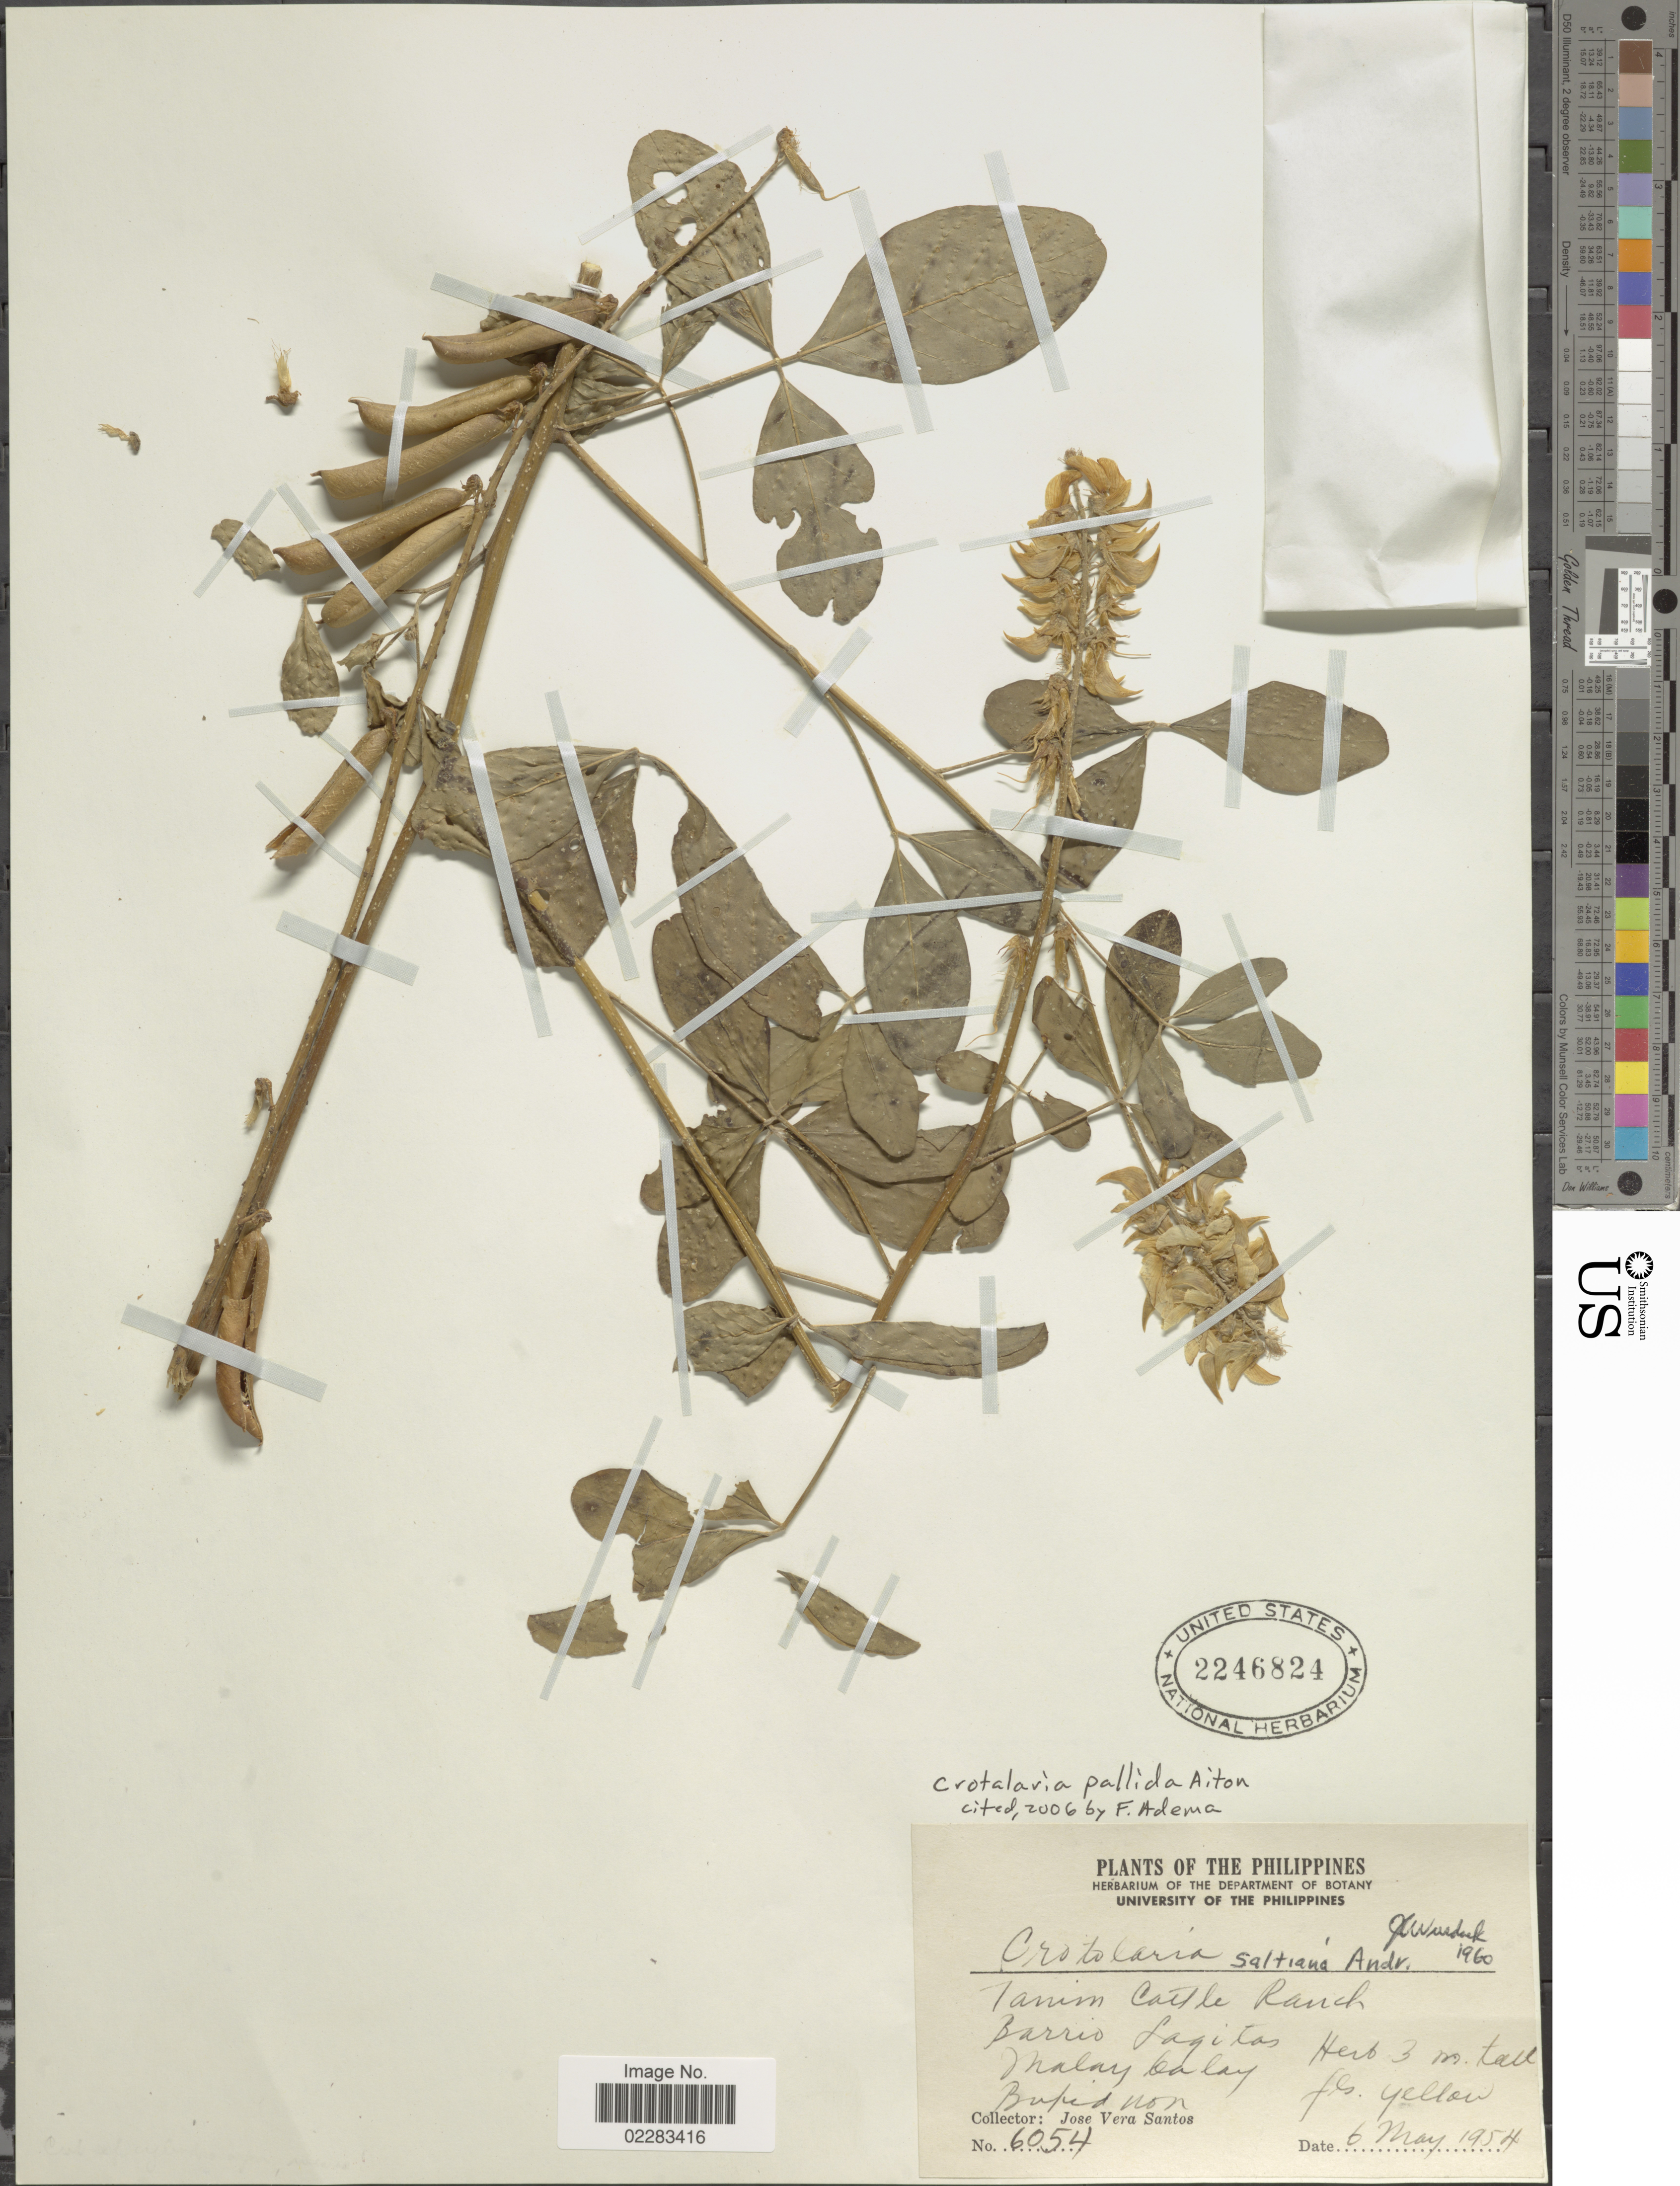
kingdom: Plantae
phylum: Tracheophyta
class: Magnoliopsida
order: Fabales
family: Fabaceae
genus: Crotalaria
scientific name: Crotalaria pallida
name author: Aiton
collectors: J. V. Santos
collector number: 6054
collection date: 1954-05-06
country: Philippines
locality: Tanim Castle Ranch, Barrio Lagitos, Malay Calay, Bukid non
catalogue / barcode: US 2246824